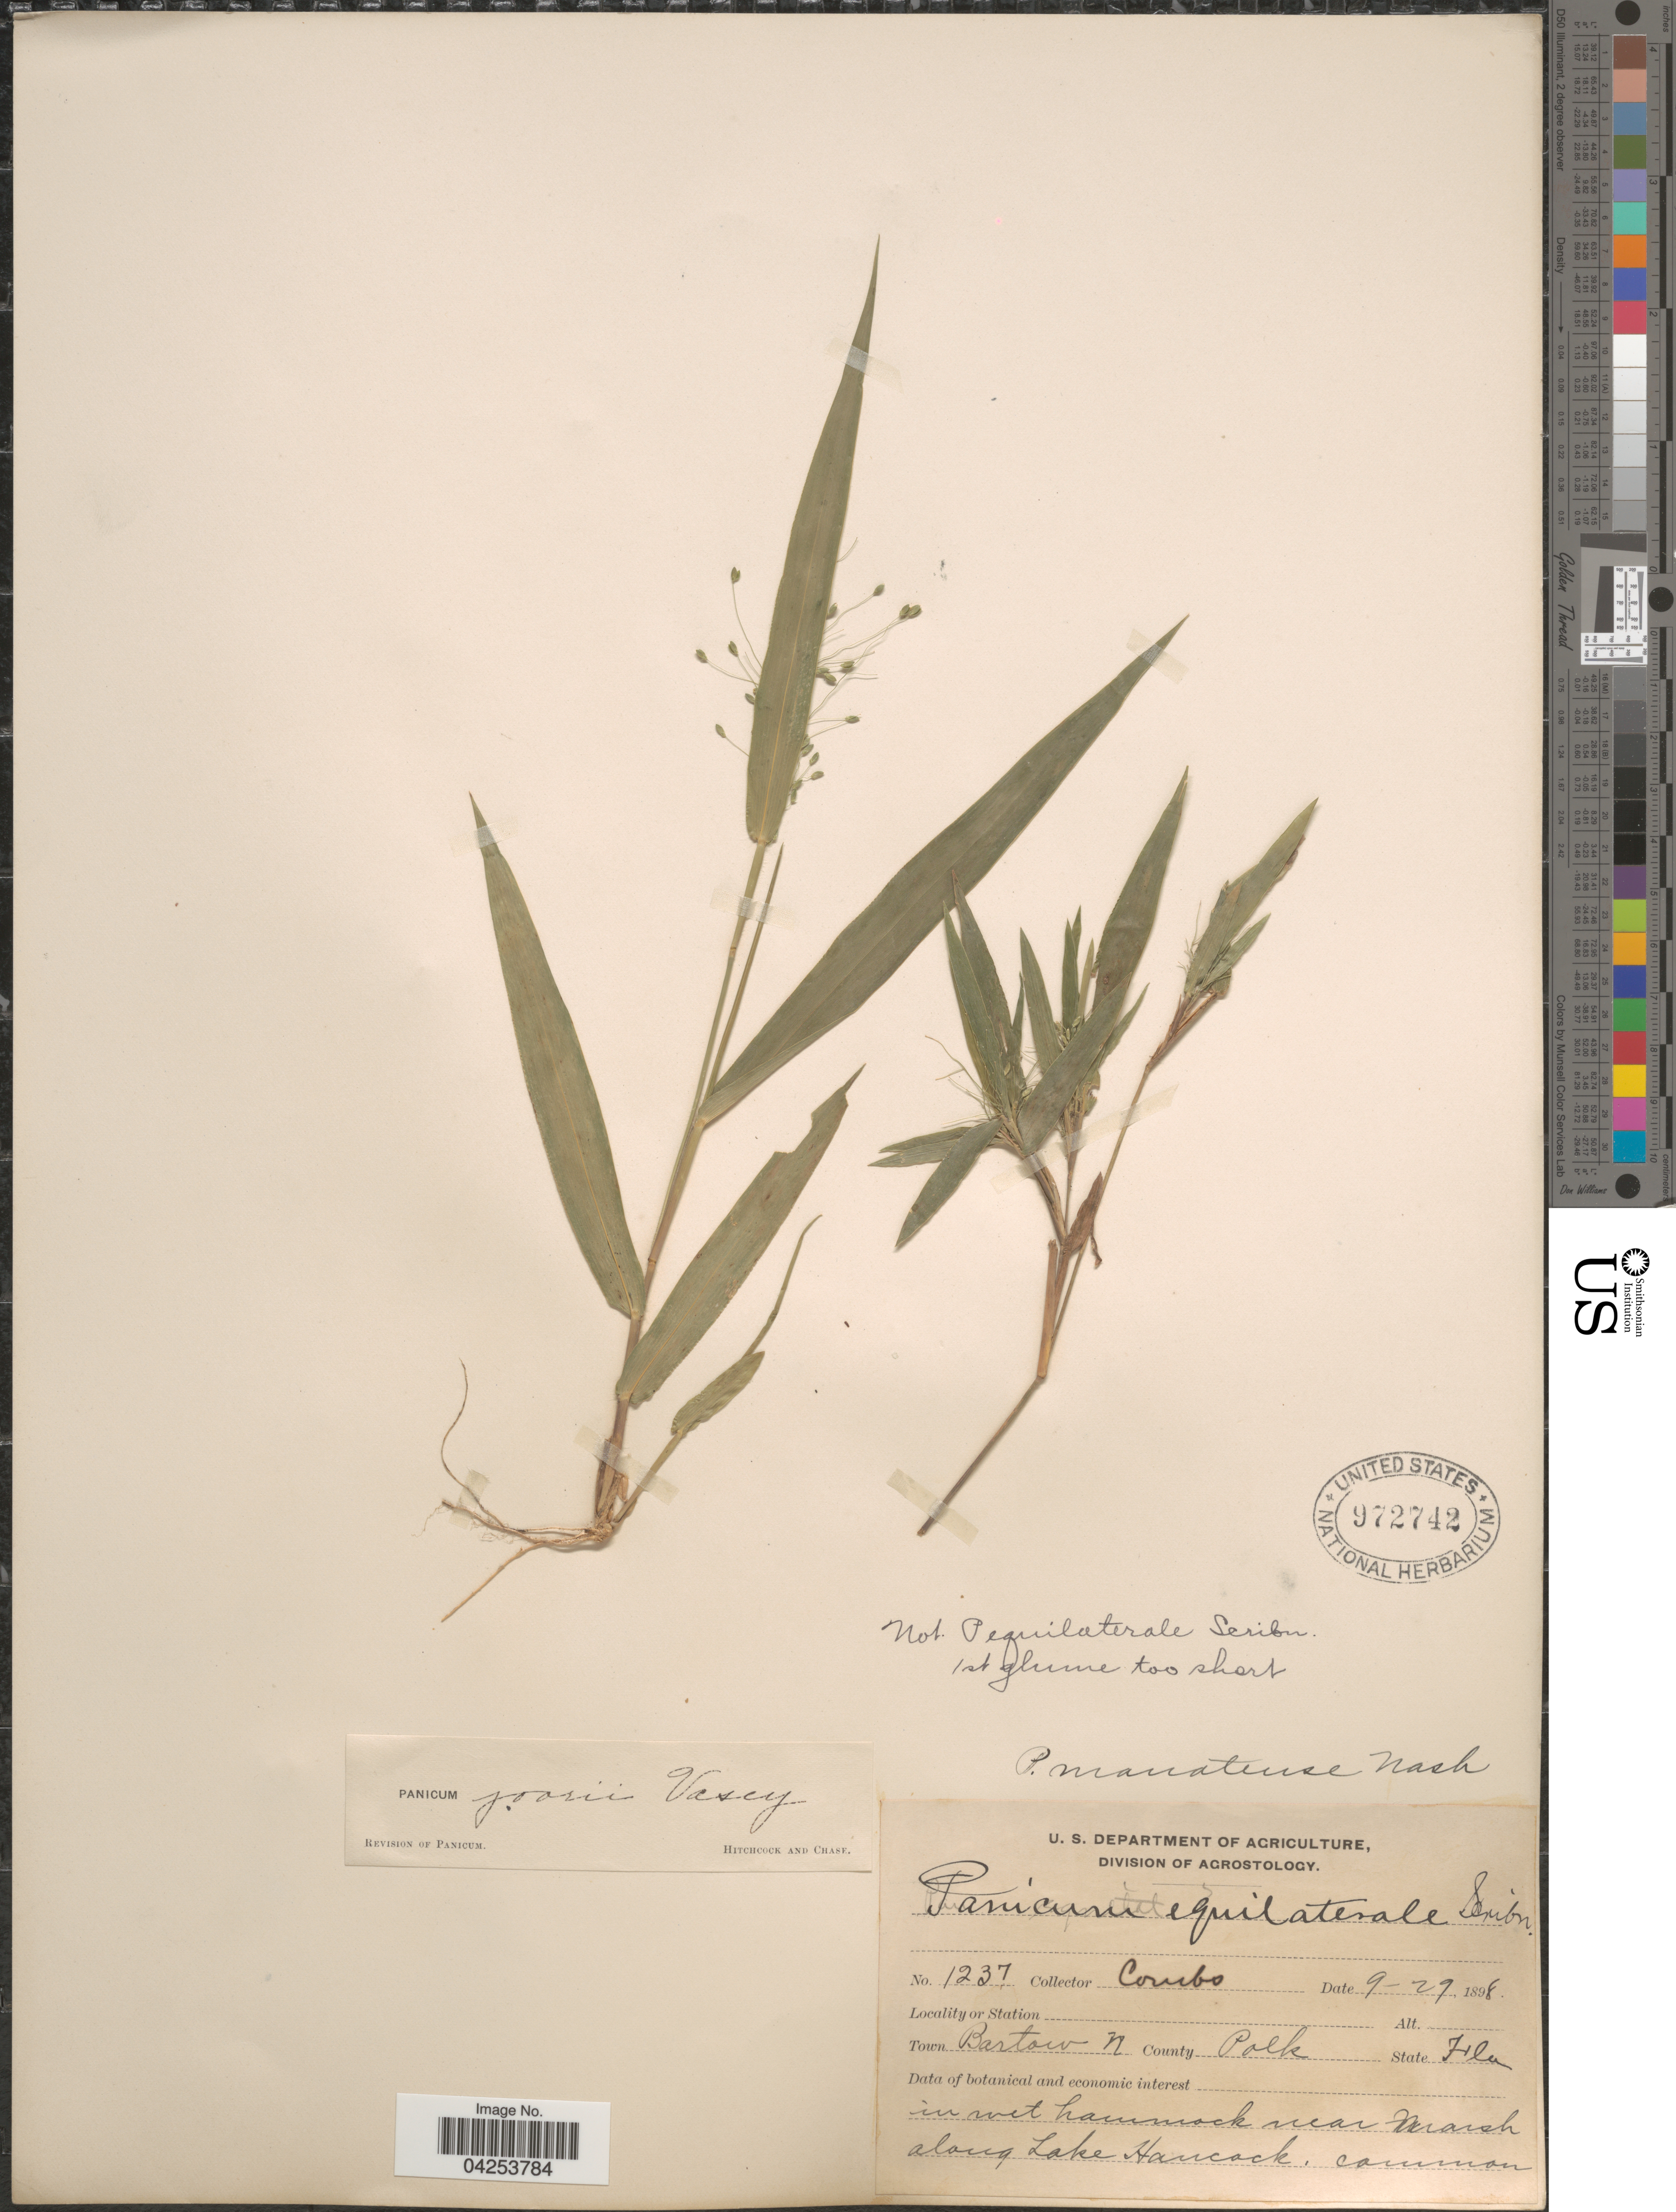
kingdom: Plantae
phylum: Tracheophyta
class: Liliopsida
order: Poales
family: Poaceae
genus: Dichanthelium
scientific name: Dichanthelium commutatum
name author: (Schult.) Gould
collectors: -. Combs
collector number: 1237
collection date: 1898-09-29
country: United States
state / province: Florida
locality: Town Bartow N. County Polk. In wet hammock near marsh along Lake Hancock.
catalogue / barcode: US 972742